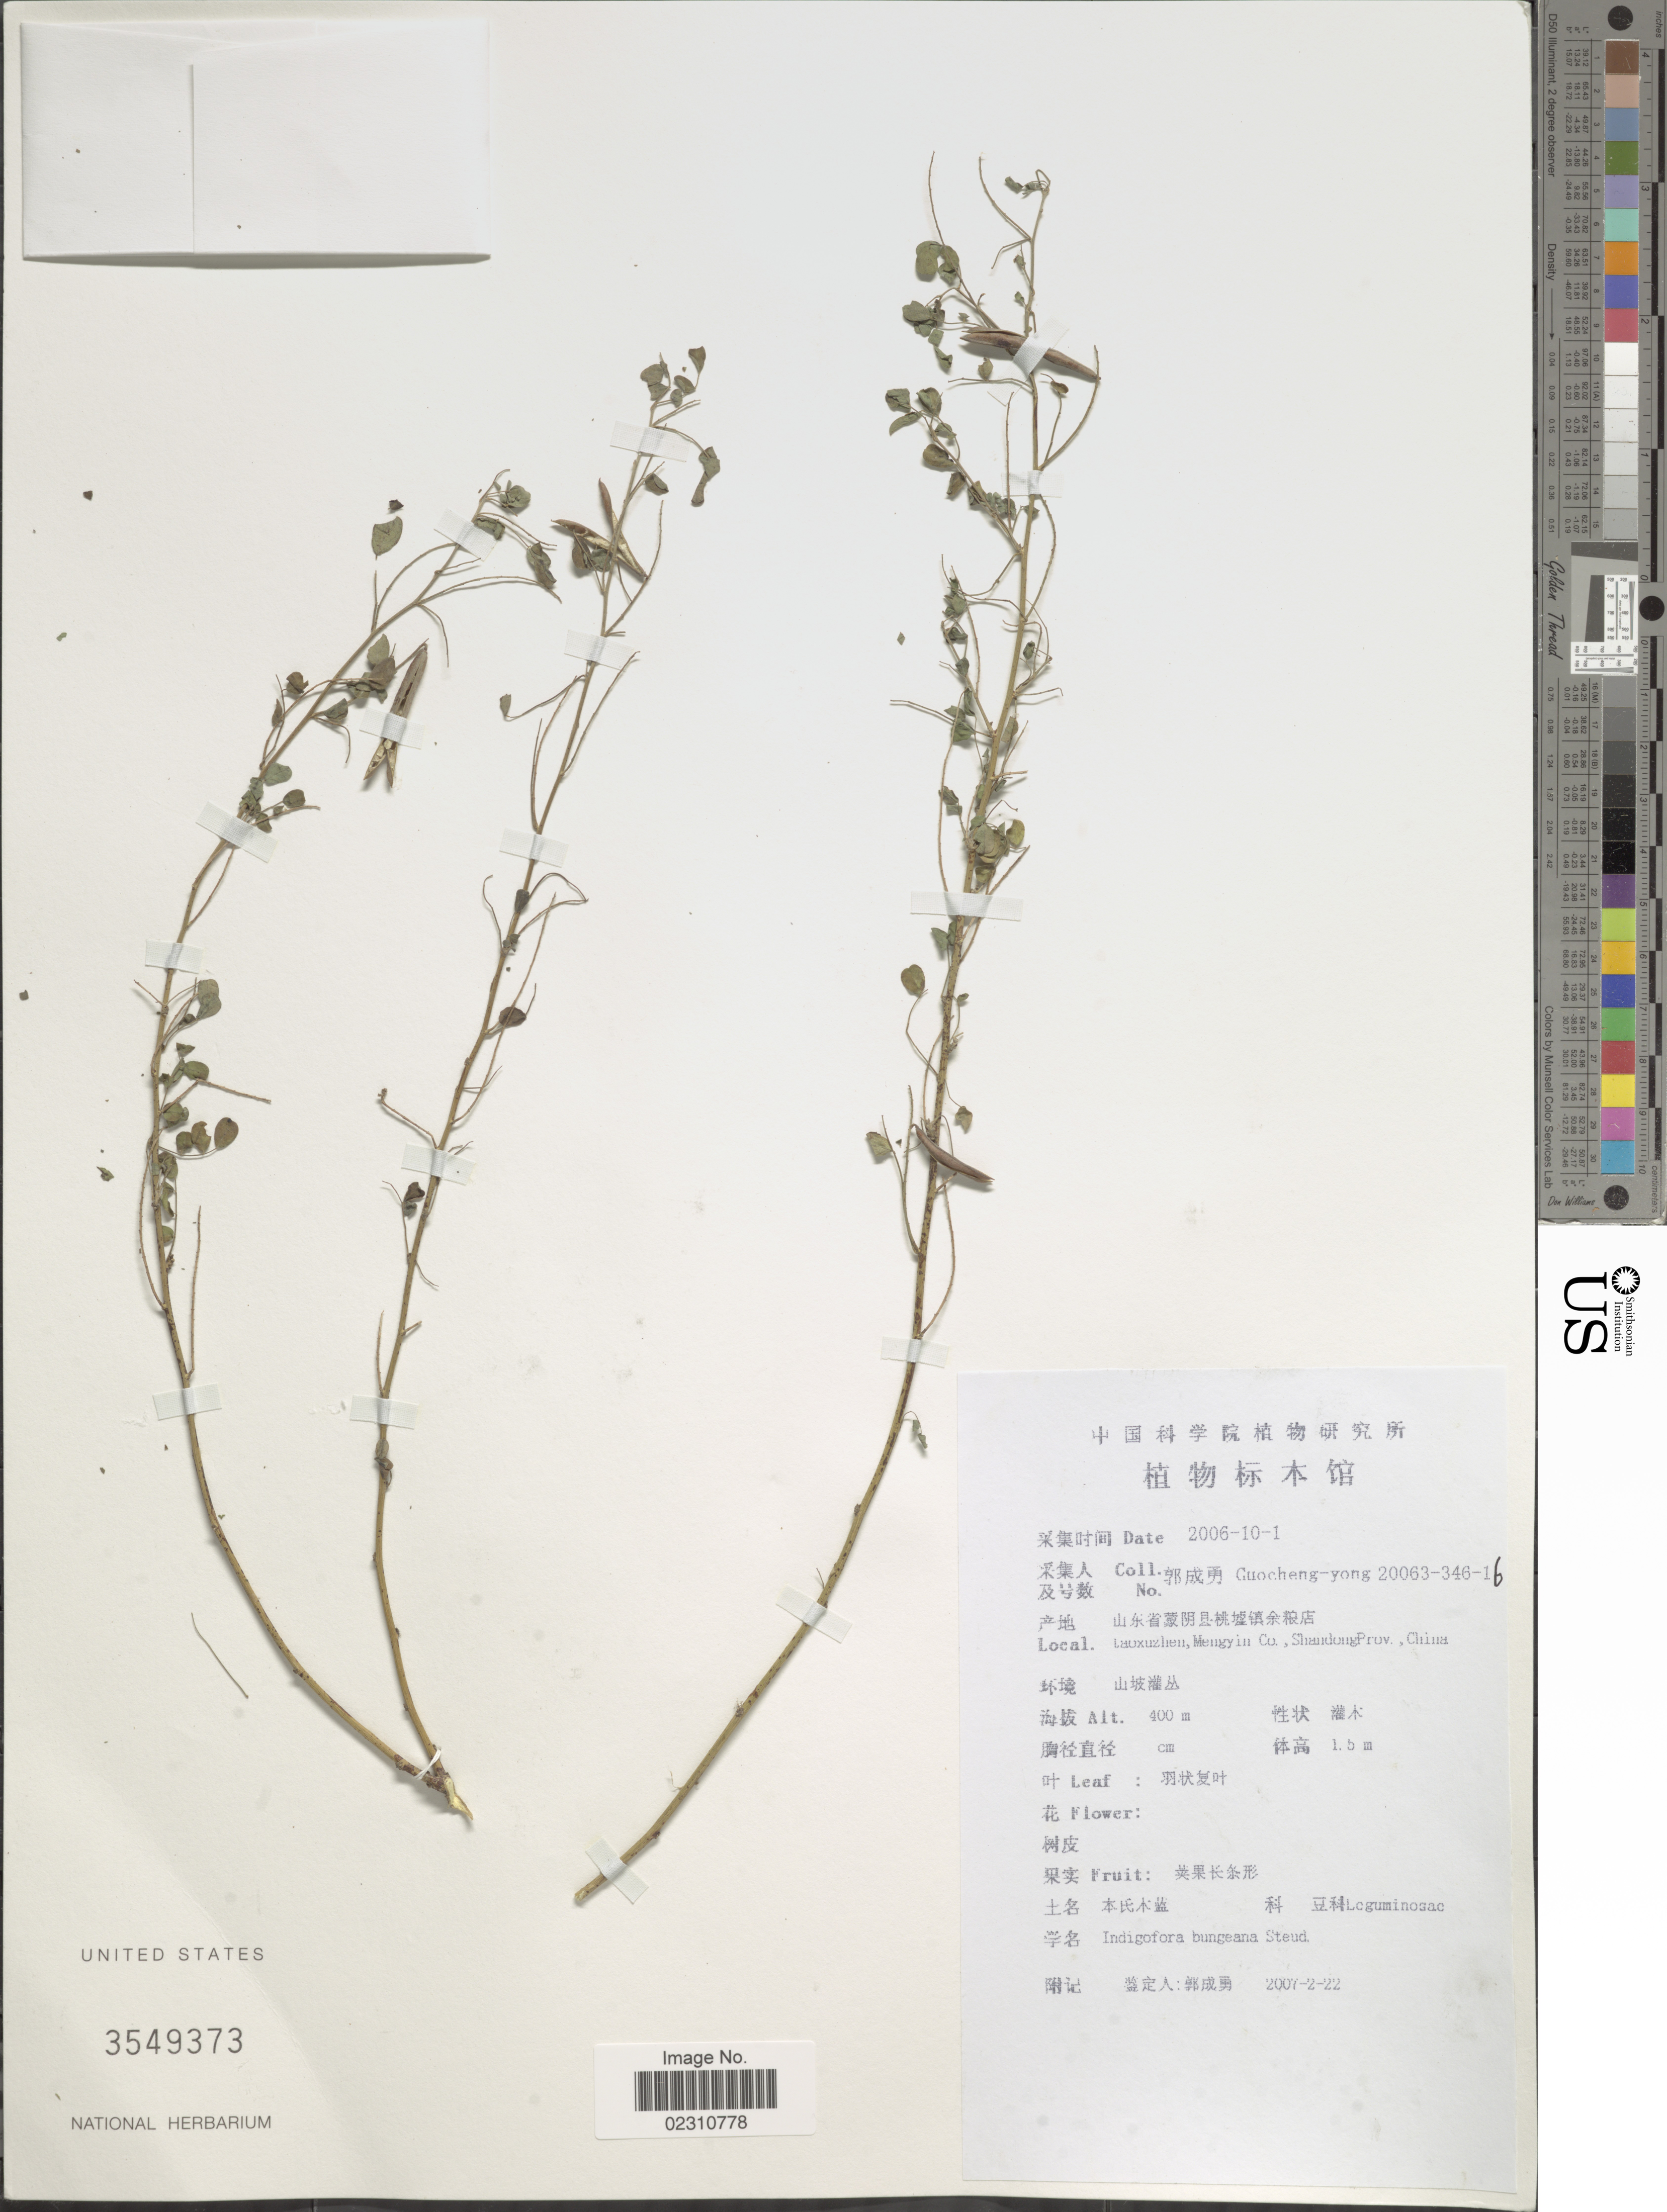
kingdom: Plantae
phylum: Tracheophyta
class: Magnoliopsida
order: Fabales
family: Fabaceae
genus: Indigofera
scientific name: Indigofera bungeana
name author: Walp.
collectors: Guo Chengyong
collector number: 20063-346-16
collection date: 2007-02-22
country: China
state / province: Shandong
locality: Laozhaishan, Mengy in Co., Shandong Prov. China.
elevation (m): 400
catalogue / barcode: US 3549373